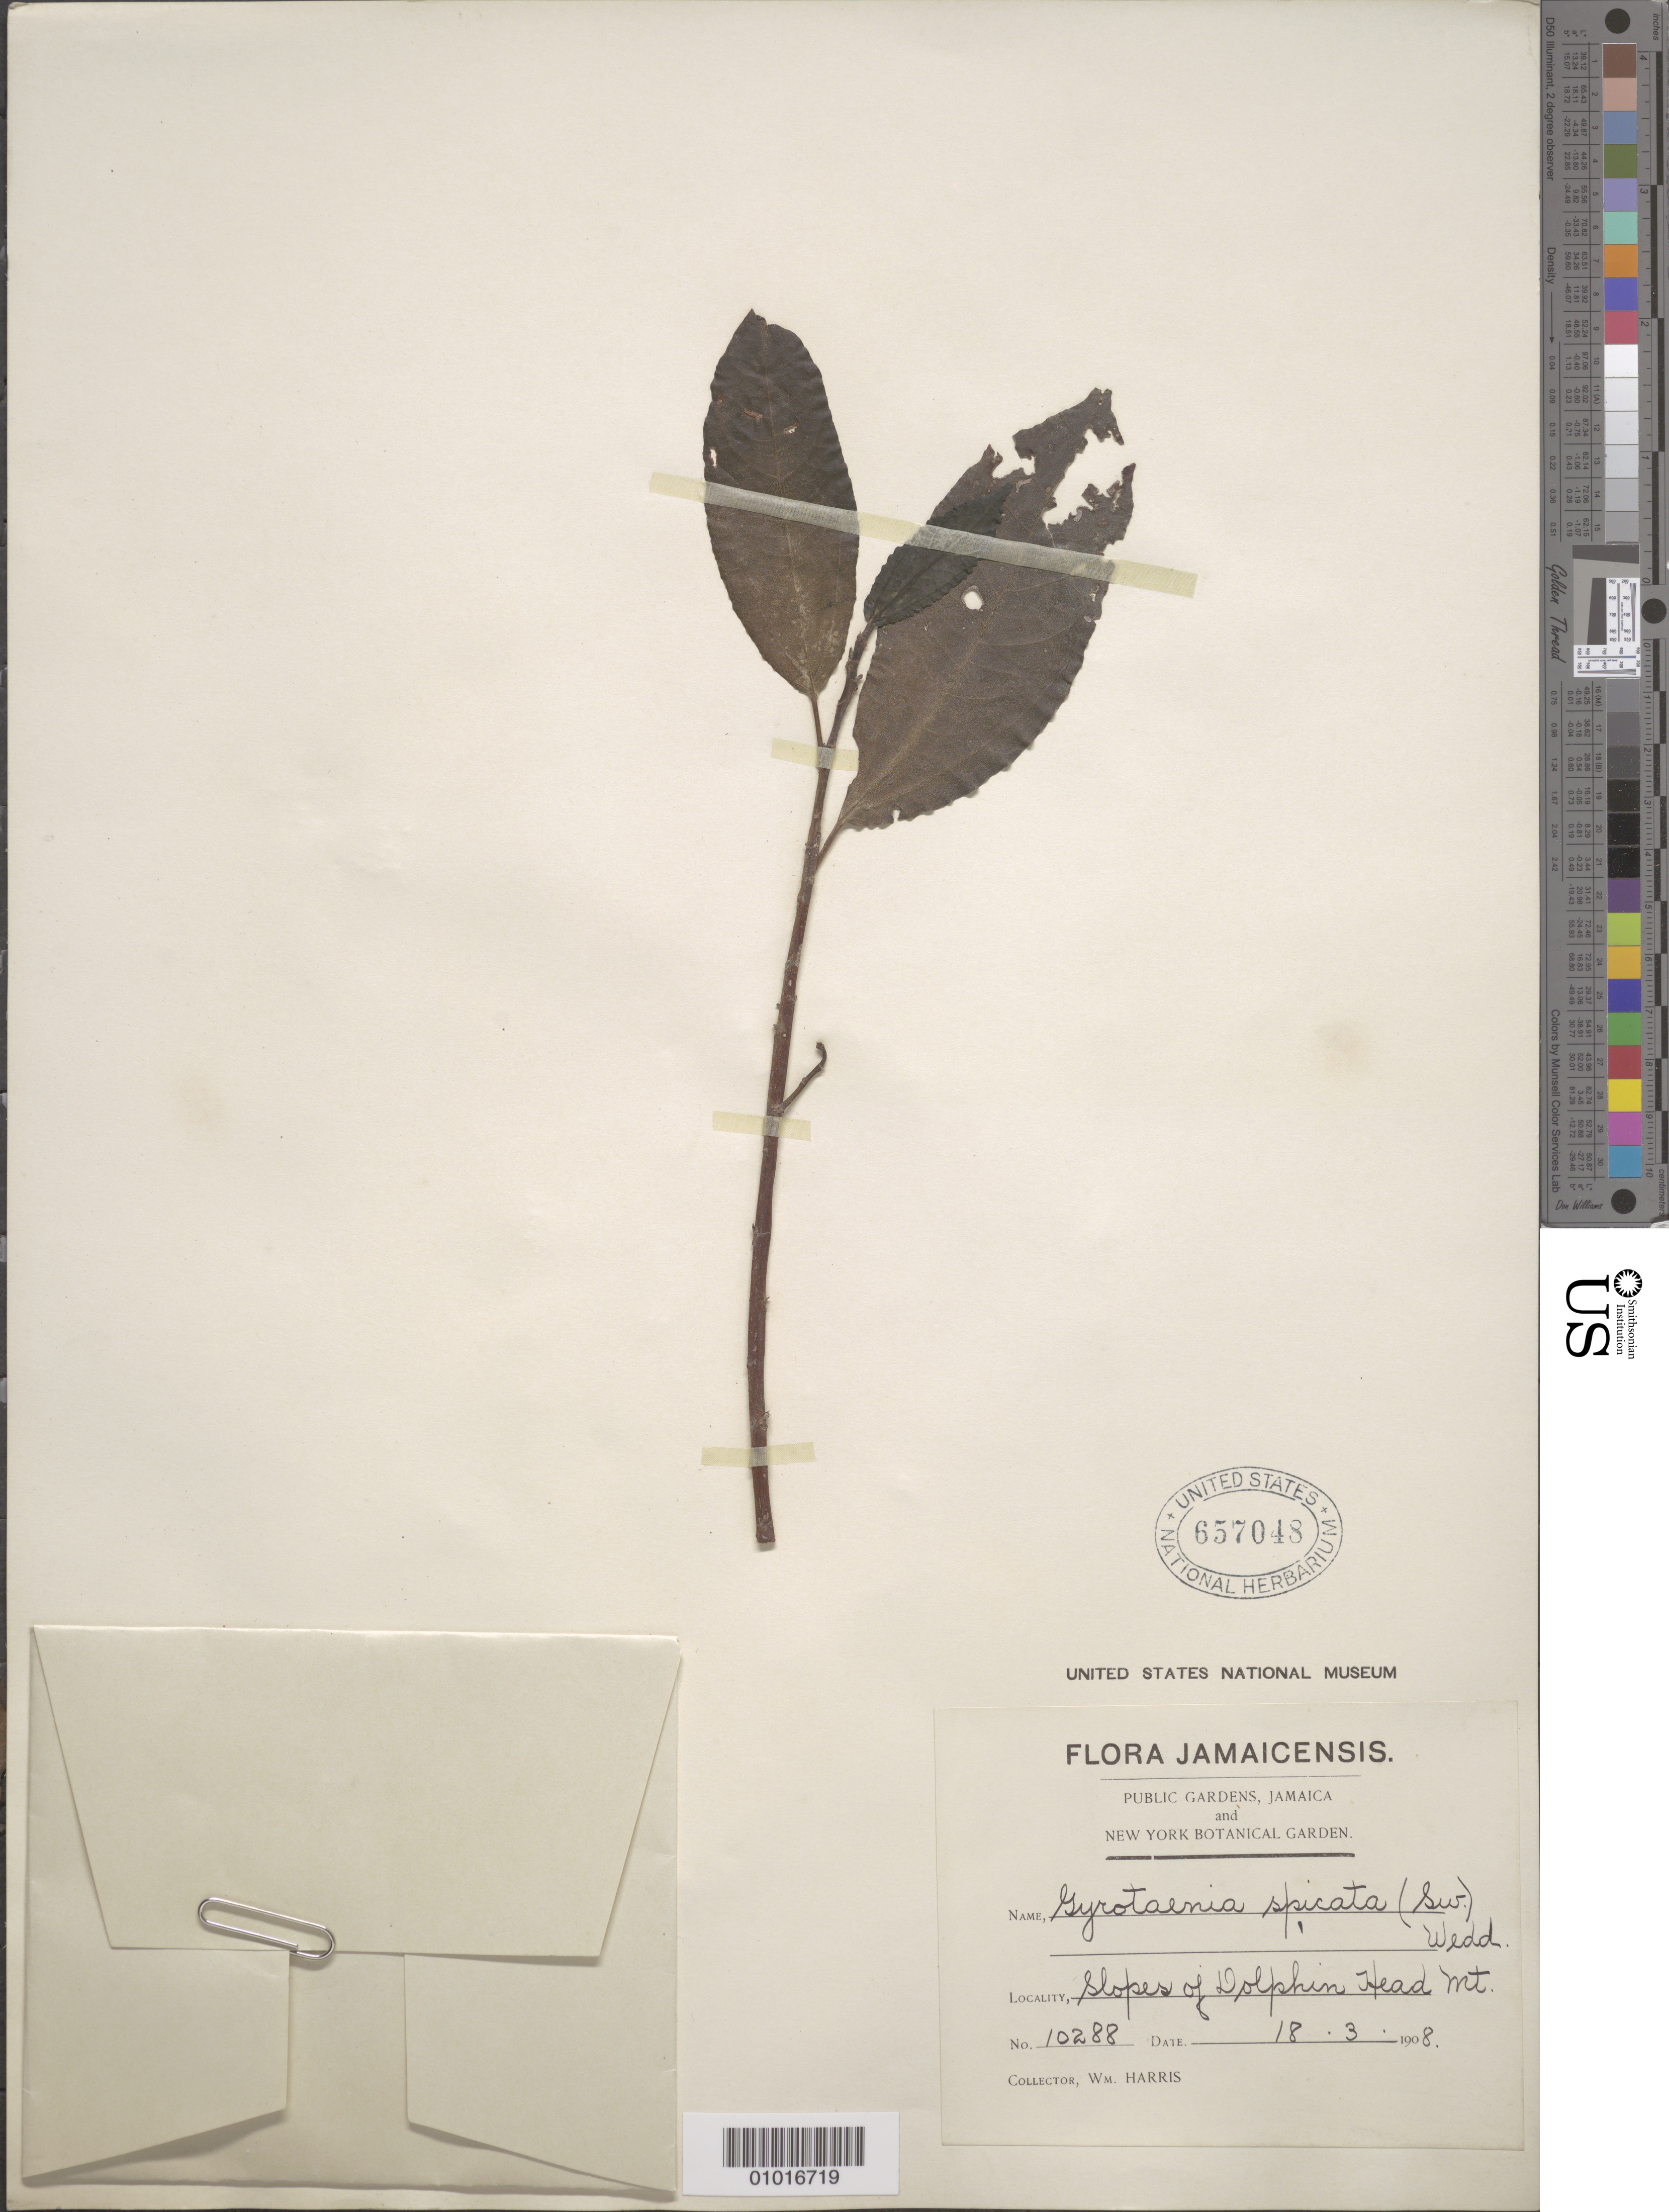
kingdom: Plantae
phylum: Tracheophyta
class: Magnoliopsida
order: Rosales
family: Urticaceae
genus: Gyrotaenia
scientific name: Gyrotaenia spicata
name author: (Wedd.) Wedd.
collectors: W. Harris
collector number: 10288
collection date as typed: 18 Mar 1908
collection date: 1908-03-18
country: Jamaica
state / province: Hanover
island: Jamaica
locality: Slopes of Dolphin Head Mt.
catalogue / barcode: US 657048